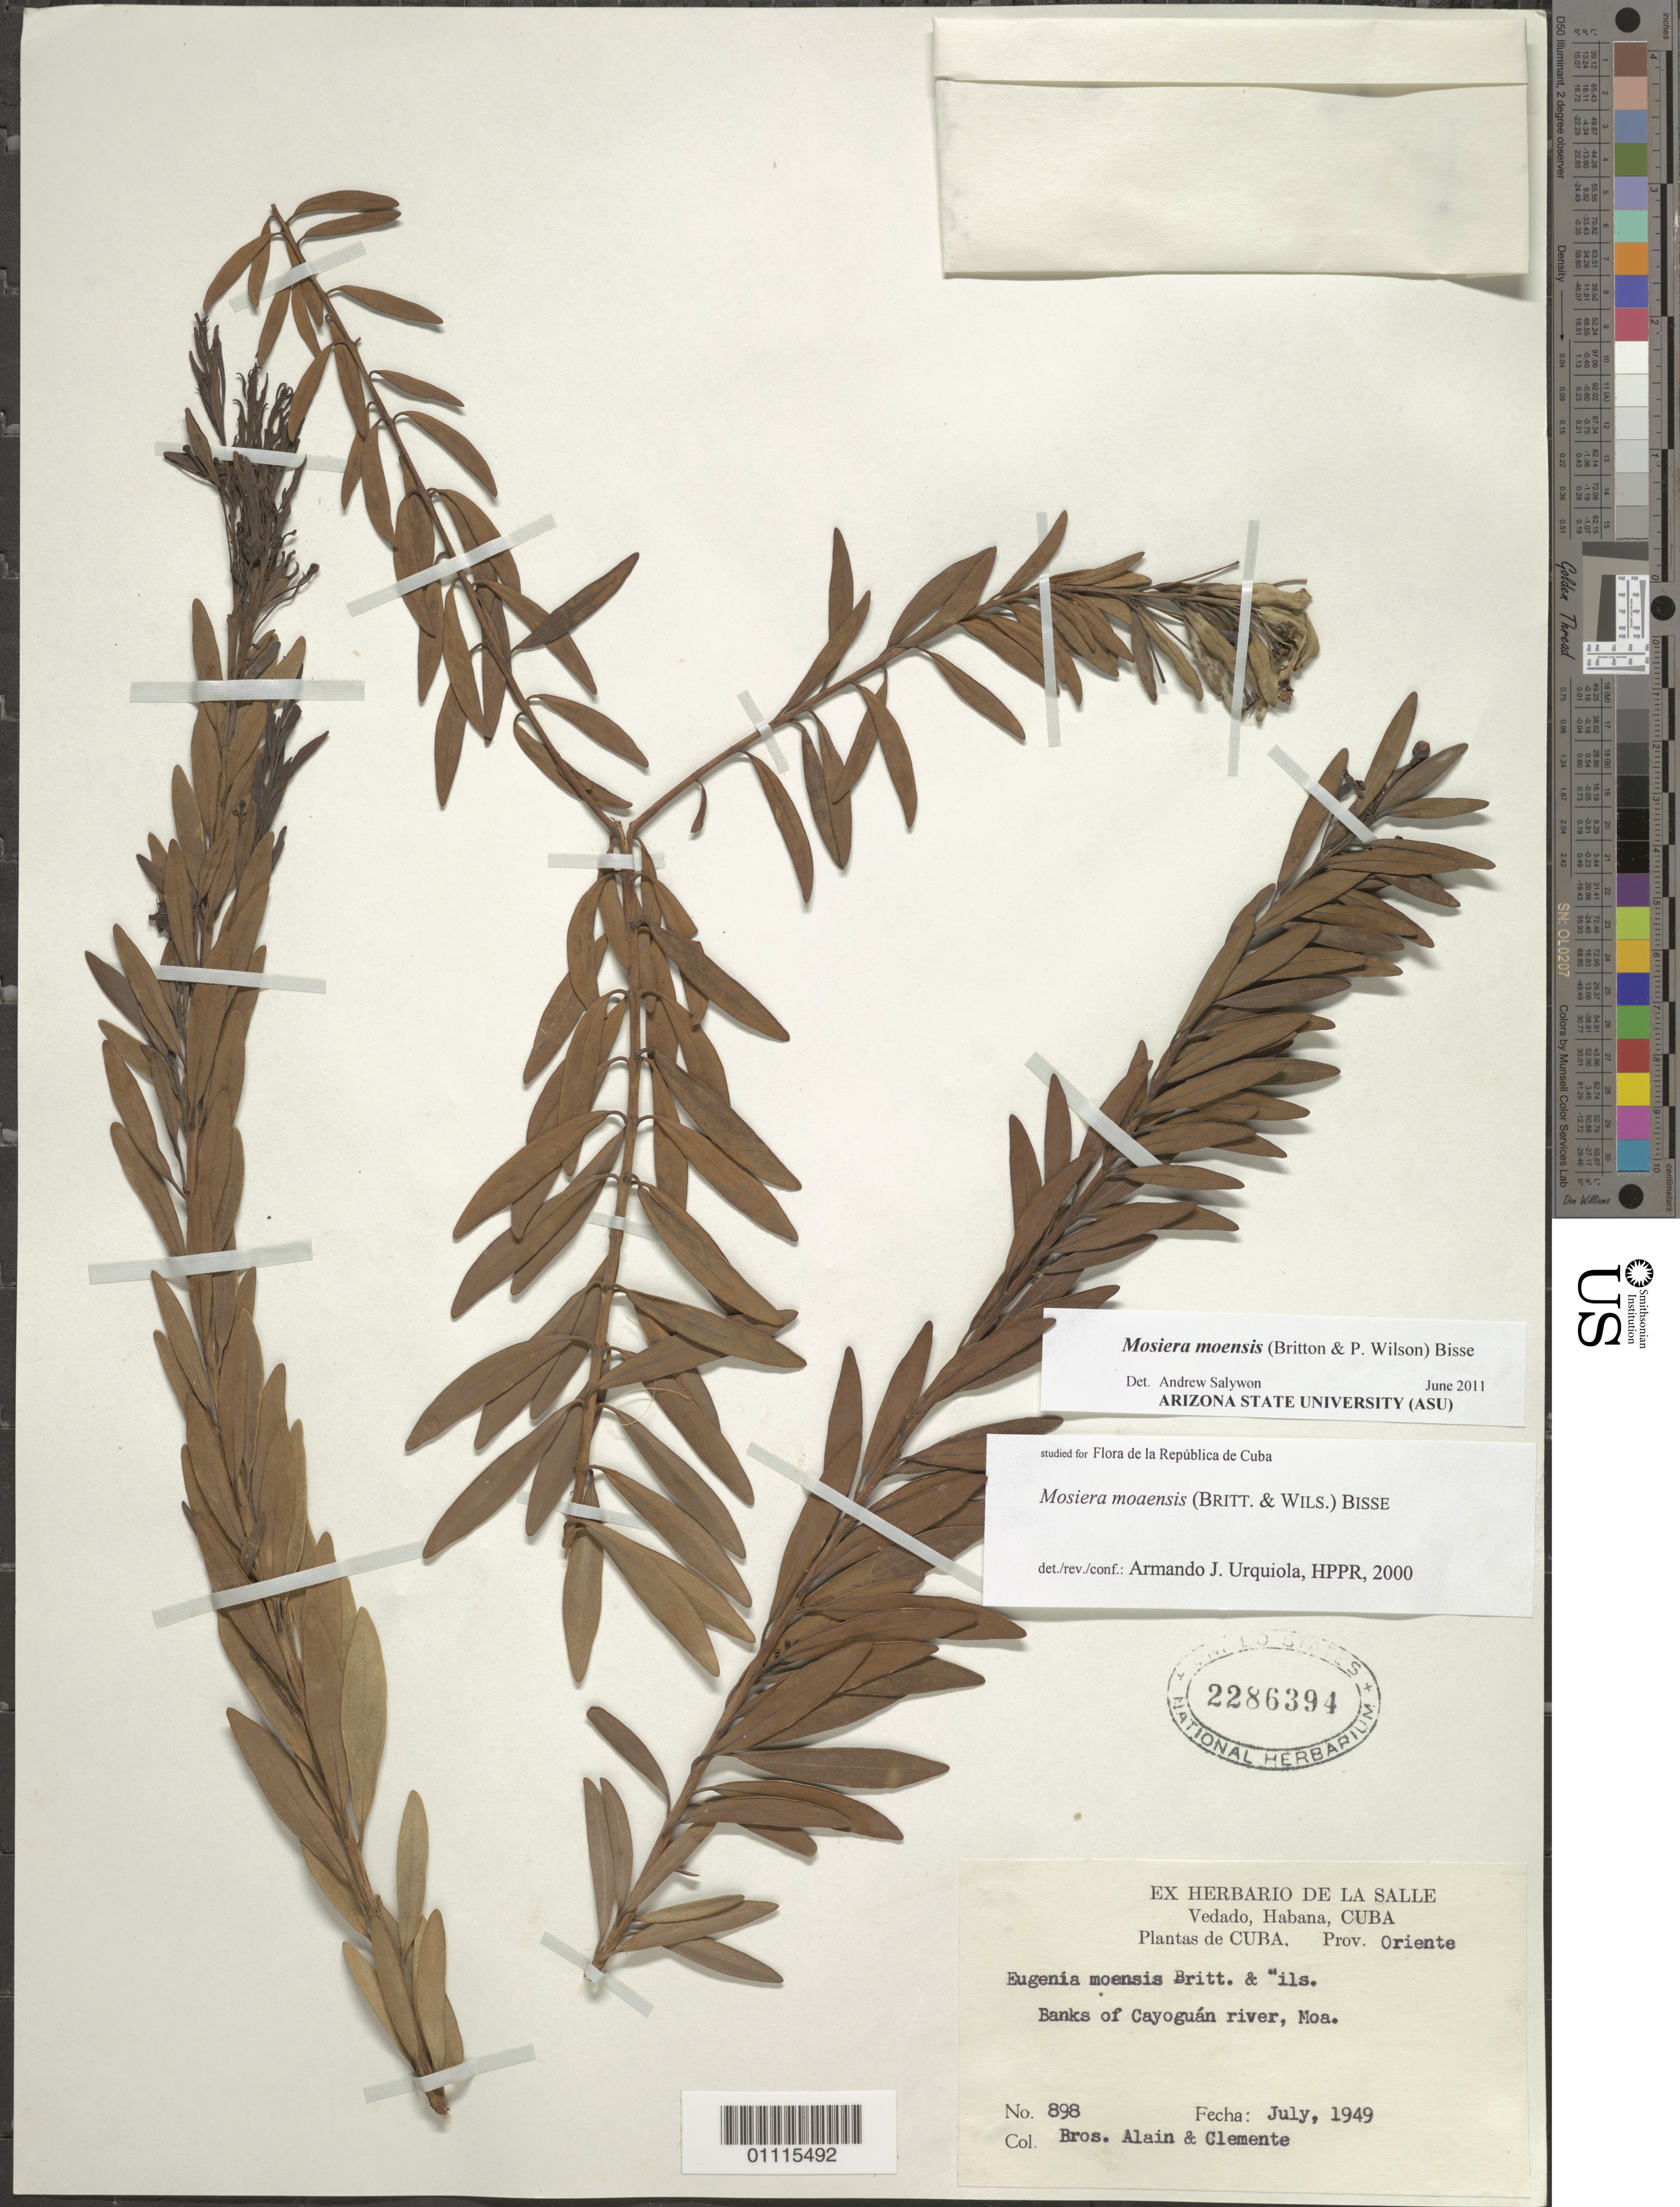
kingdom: Plantae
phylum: Tracheophyta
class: Magnoliopsida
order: Myrtales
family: Myrtaceae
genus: Mosiera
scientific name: Mosiera moaensis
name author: (Britton & P. Wilson) Bisse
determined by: Salywon, A. M., (ASU)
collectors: A. H. Liogier & Bro. Clemente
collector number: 898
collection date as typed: Jul 1949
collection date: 1949-07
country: Cuba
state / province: Holguín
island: Cuba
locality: Moa, bank of Cayoguán River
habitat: River banks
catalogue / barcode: US 2286394